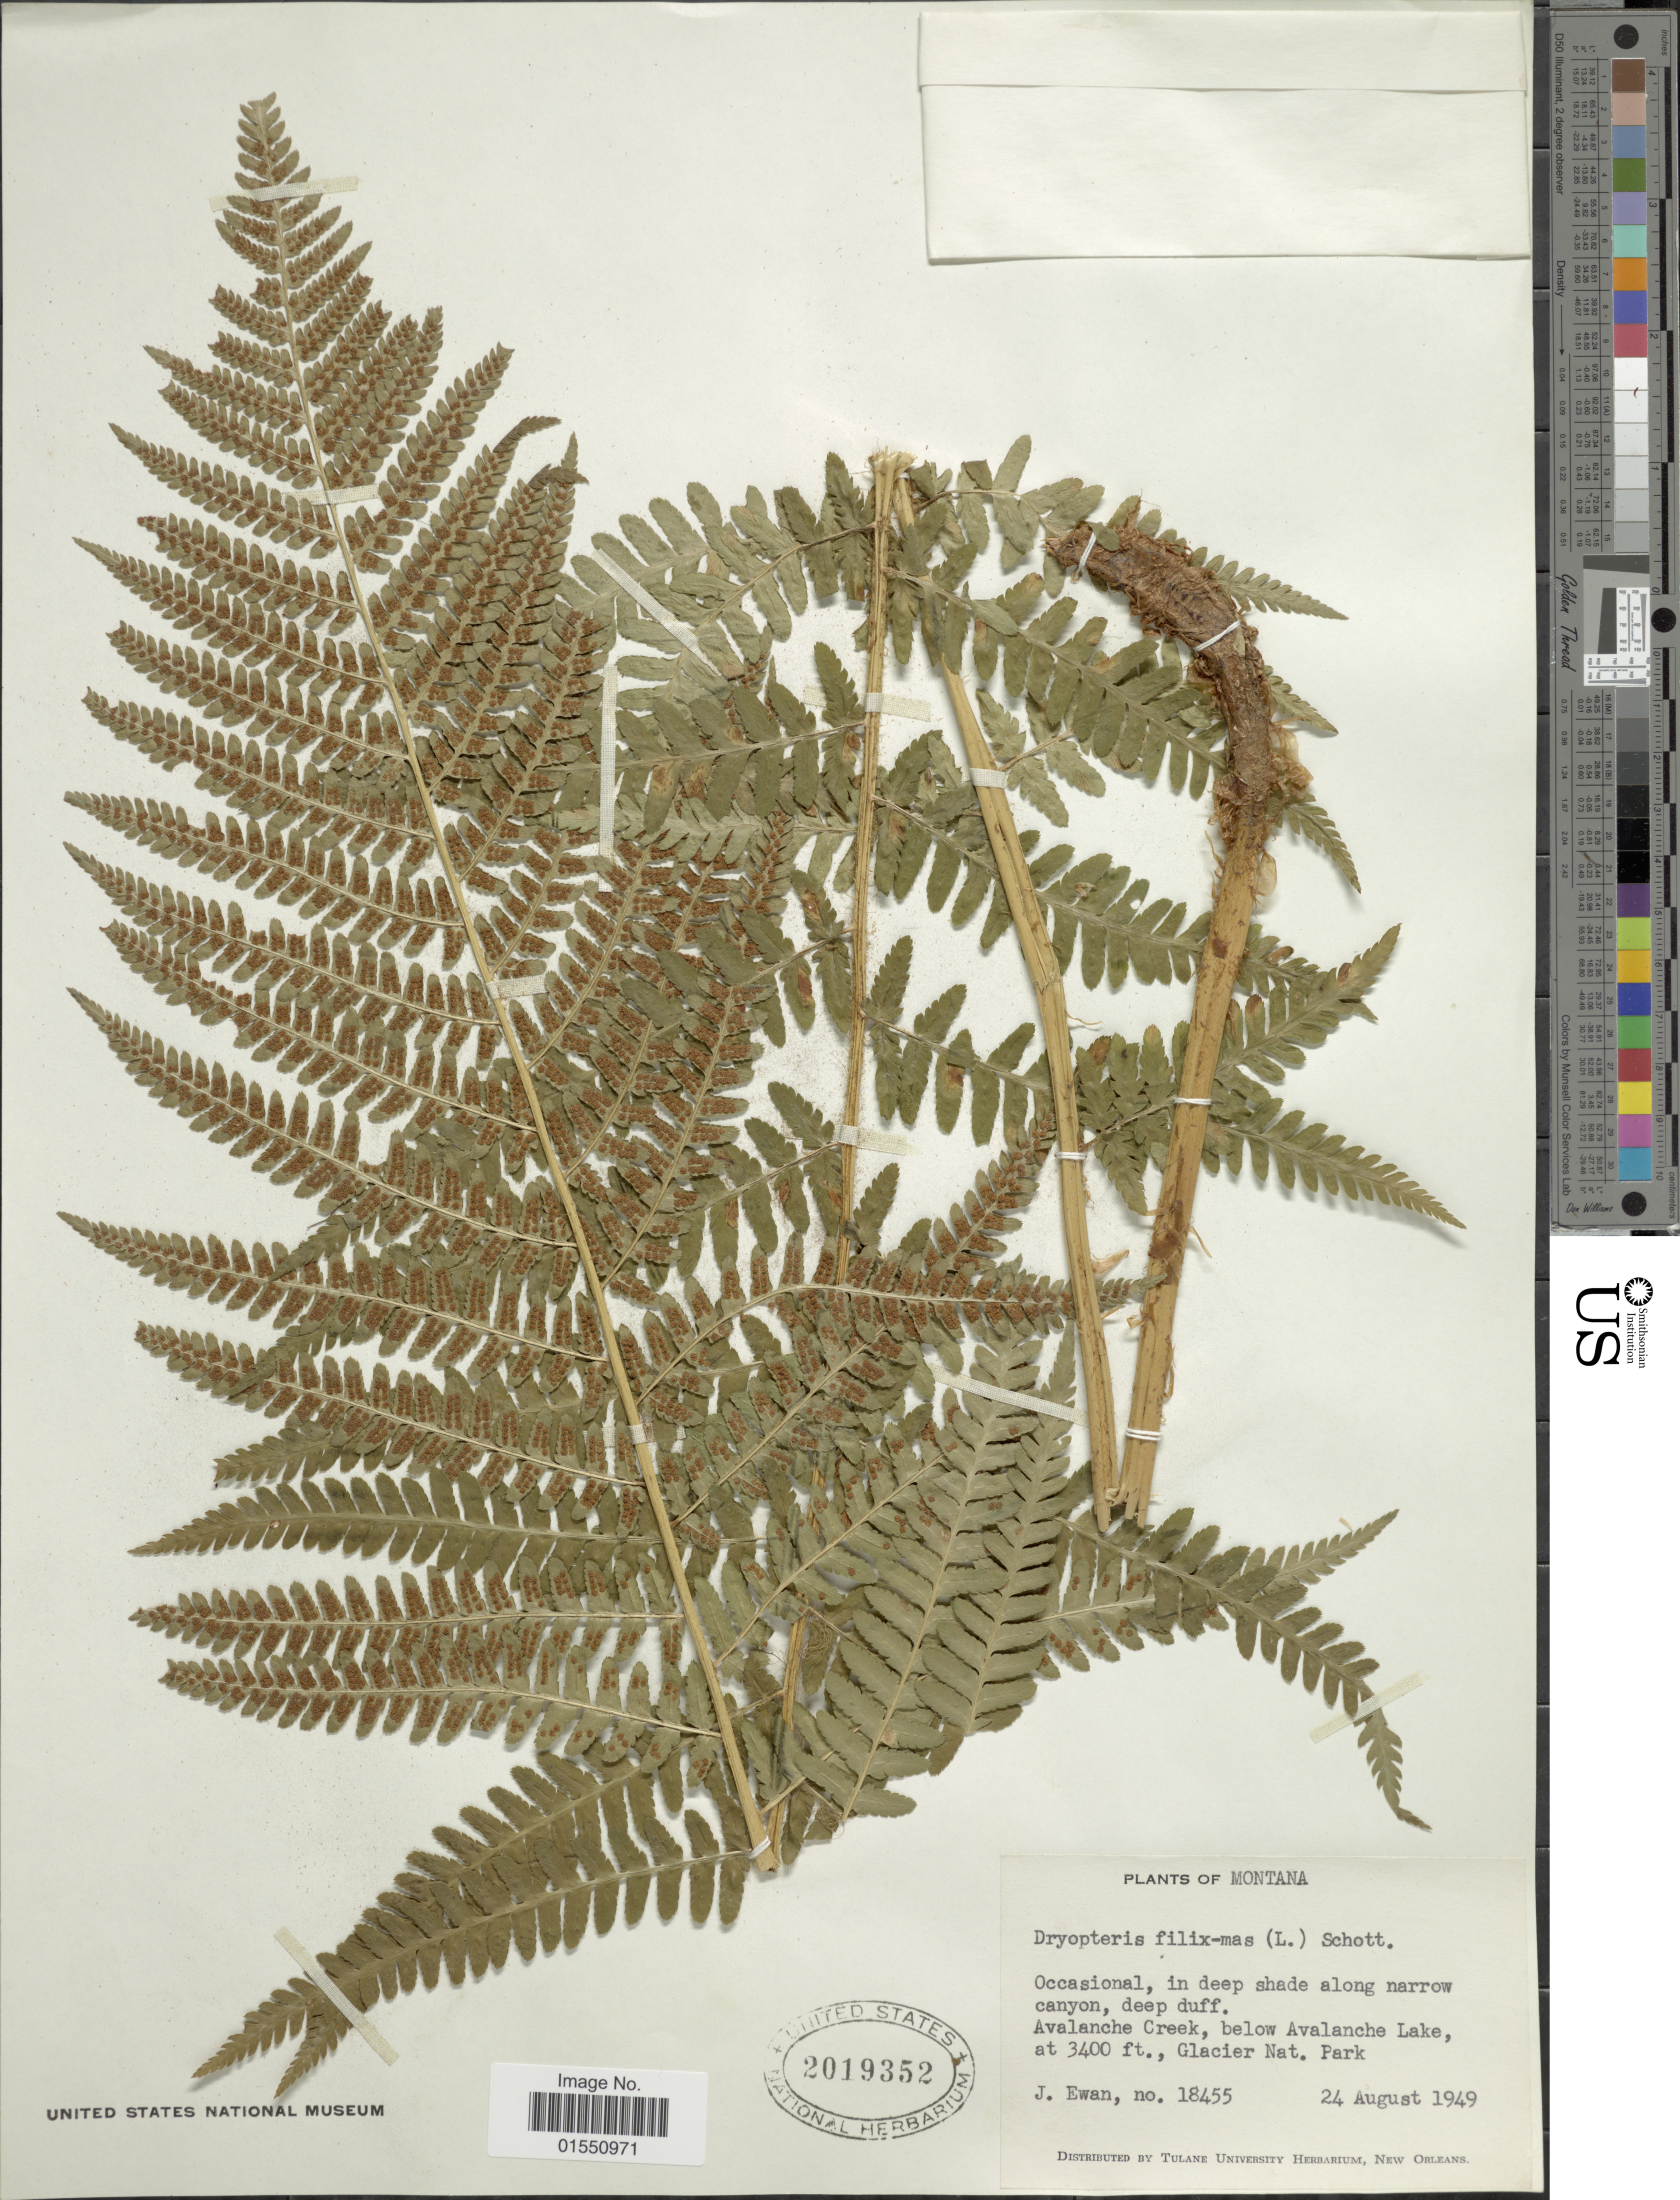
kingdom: Plantae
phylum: Tracheophyta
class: Polypodiopsida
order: Polypodiales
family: Dryopteridaceae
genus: Dryopteris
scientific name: Dryopteris filix-mas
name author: (L.) Schott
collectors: J. A. Ewan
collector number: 18455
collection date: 1949-08-24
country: United States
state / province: Montana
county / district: Flathead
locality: Avalanche Creek, below Avalanche Lake. Glacier Nat. Park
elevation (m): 1036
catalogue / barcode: US 2019352